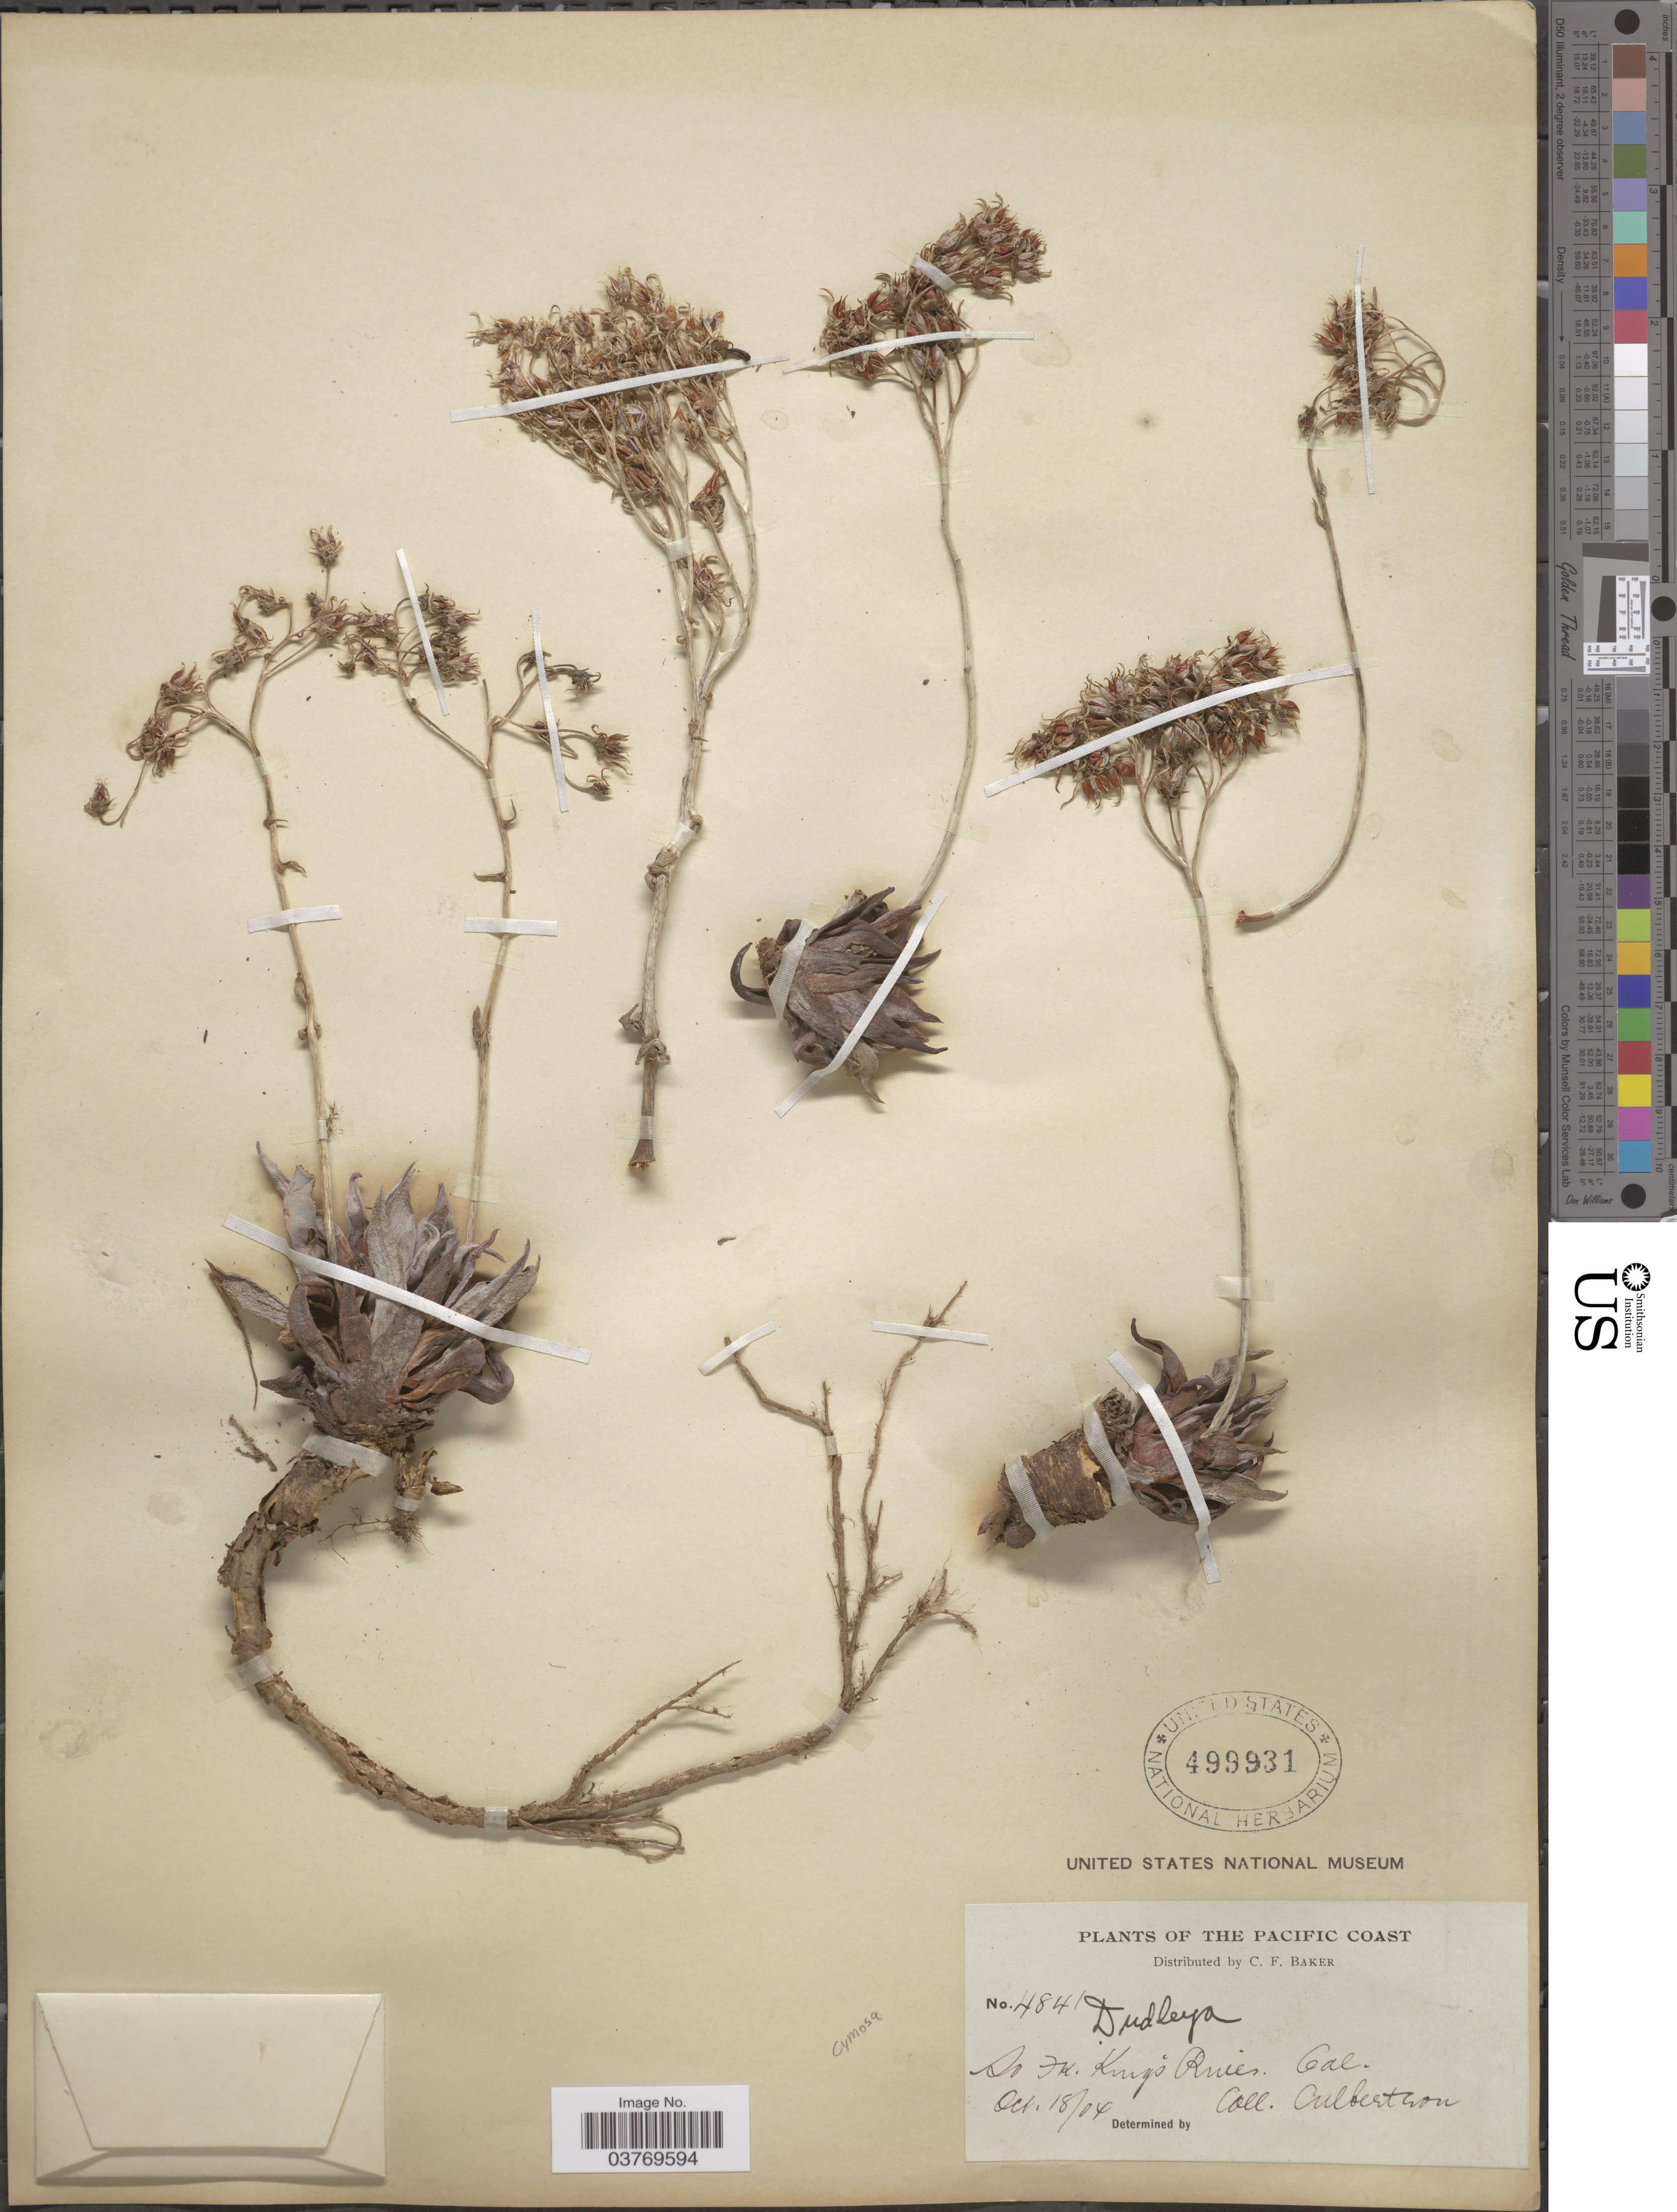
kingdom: Plantae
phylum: Tracheophyta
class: Magnoliopsida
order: Saxifragales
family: Crassulaceae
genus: Dudleya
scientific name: Dudleya cymosa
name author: (Lem.) Britton & Rose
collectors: -. Culbertson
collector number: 4841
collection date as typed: Transcribed d/m/y: 18/10/4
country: United States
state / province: California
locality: The Pacific Coast. So. Fk. King's River.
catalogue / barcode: US 499931